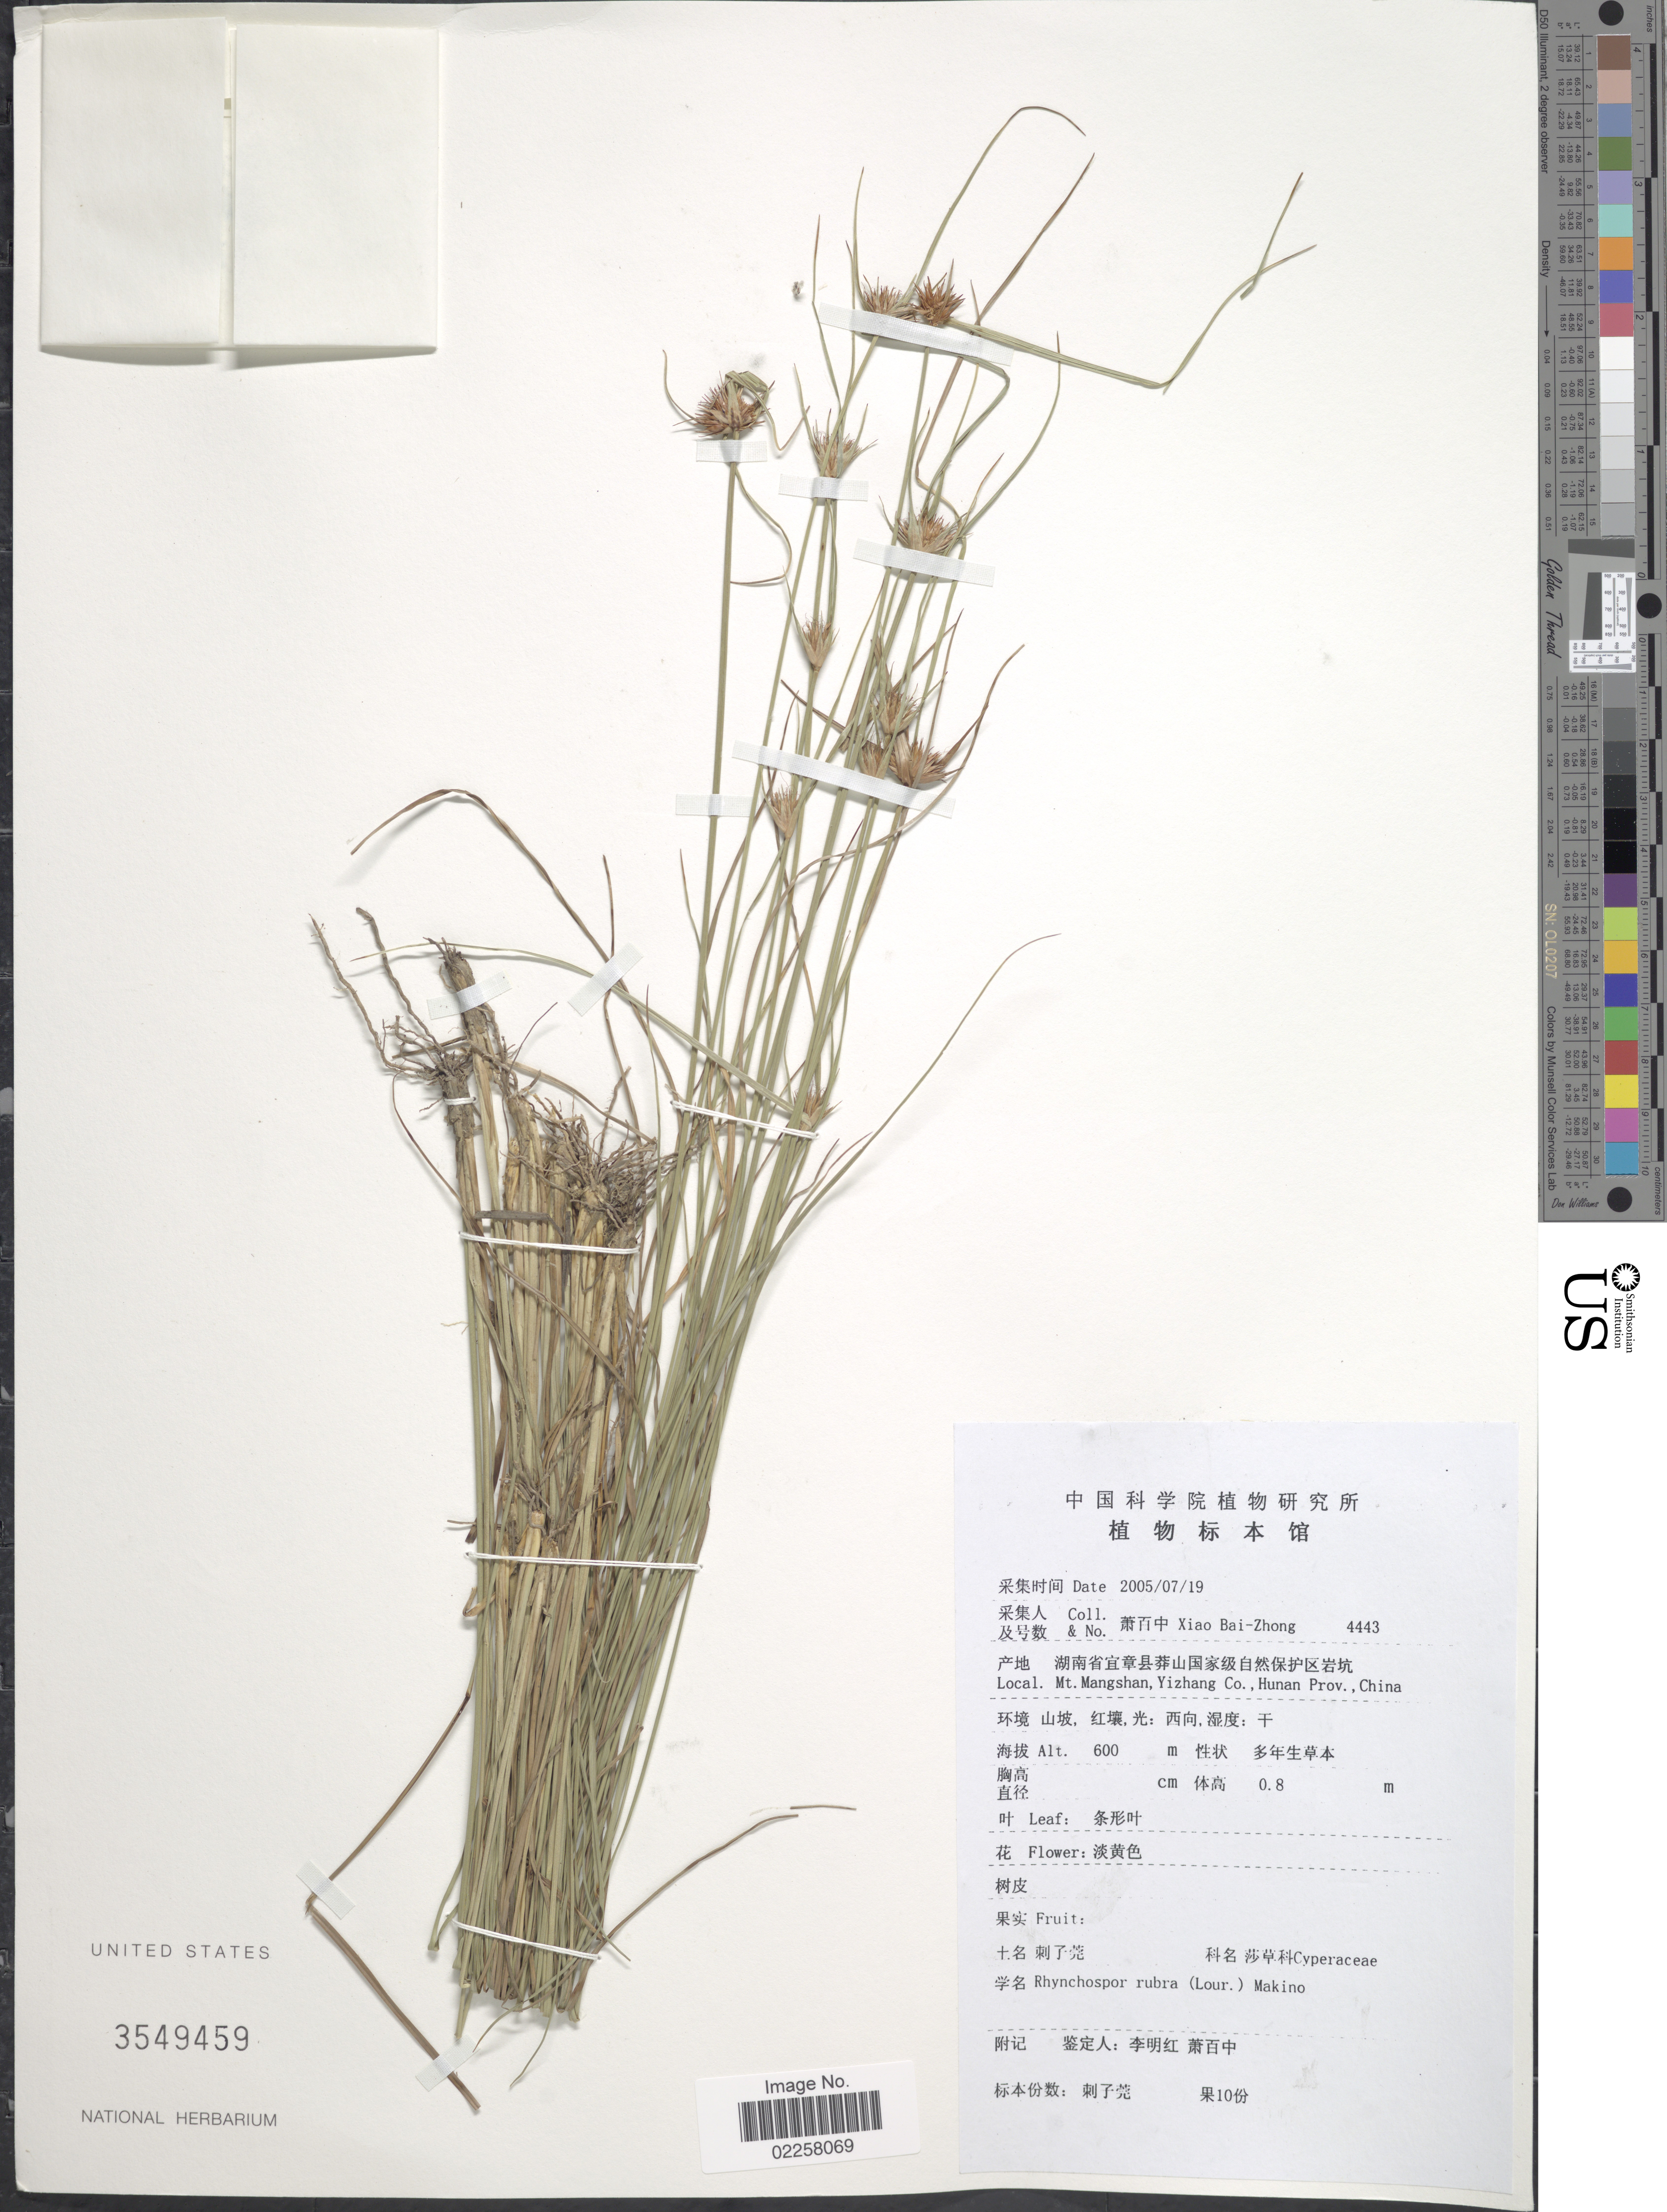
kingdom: Plantae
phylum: Tracheophyta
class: Liliopsida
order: Poales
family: Cyperaceae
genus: Rhynchospora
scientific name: Rhynchospora rubra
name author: (Lour.) Makino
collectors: B. Z. Xiao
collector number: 4443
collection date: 2005-07-19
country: China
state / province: Hunan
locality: Mt. Mangshan, Yizhang Co., Hunan Prov.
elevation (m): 600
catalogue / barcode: US 3549459